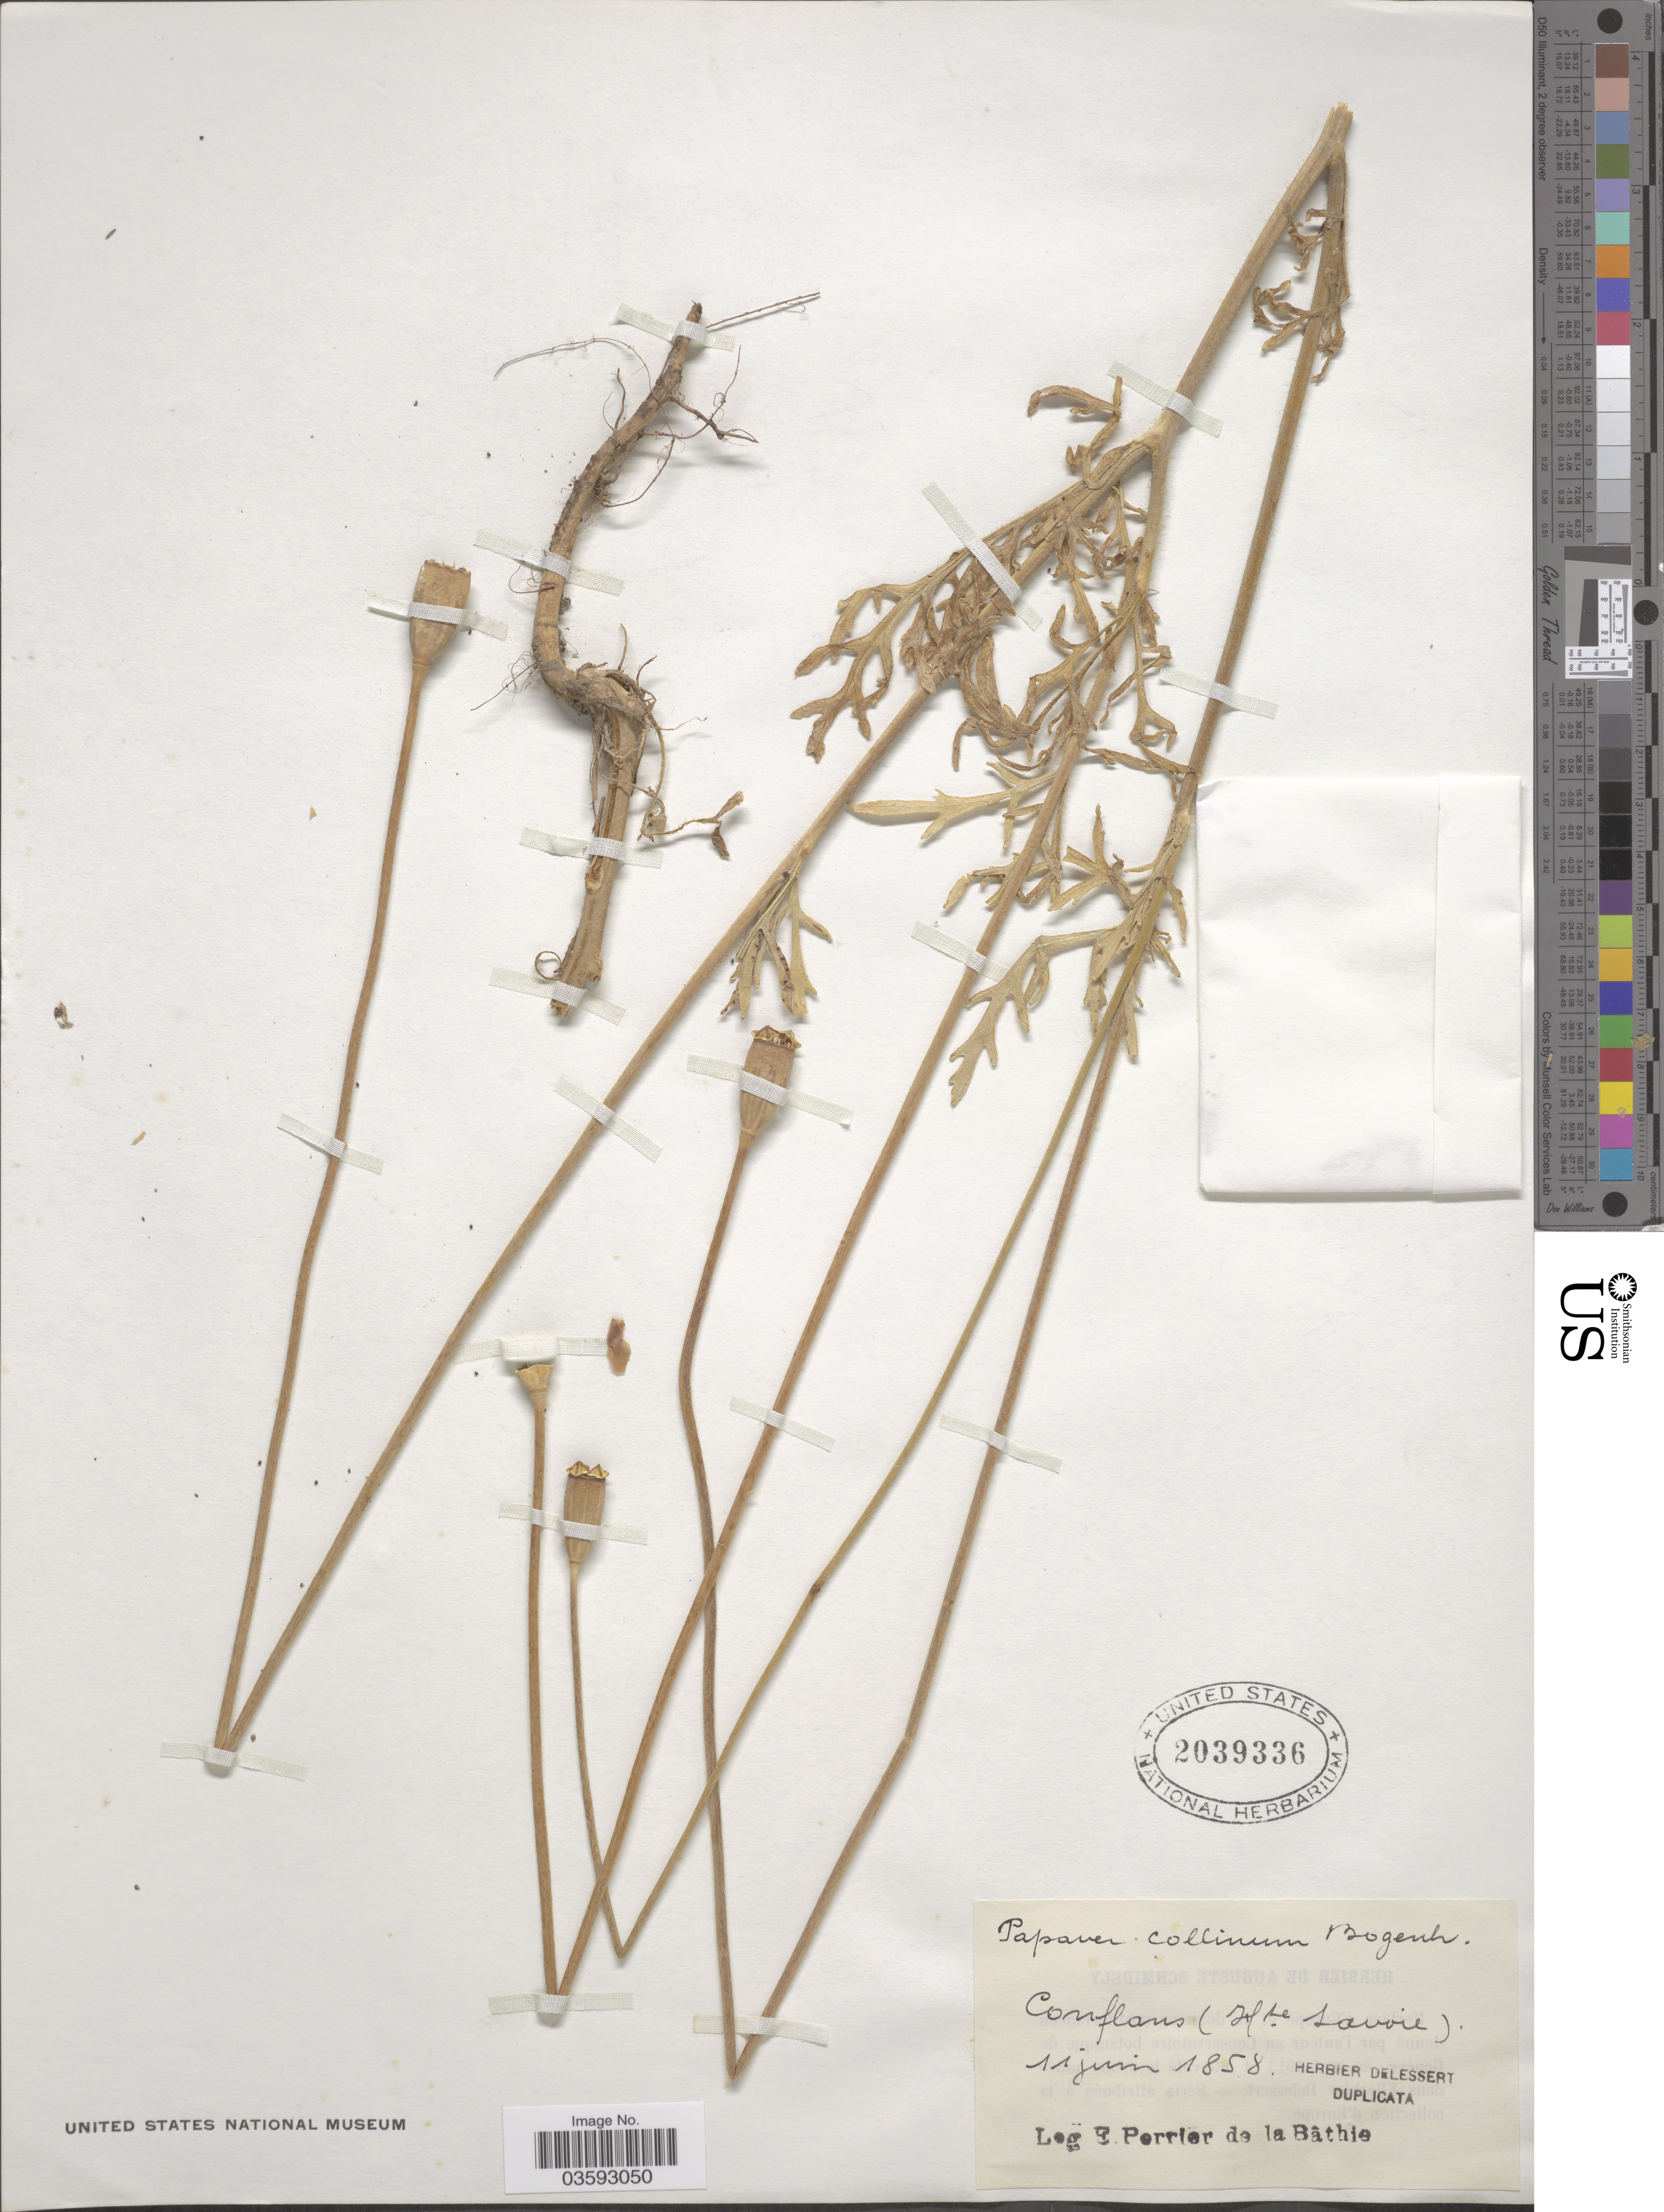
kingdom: Plantae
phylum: Tracheophyta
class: Magnoliopsida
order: Ranunculales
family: Papaveraceae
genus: Papaver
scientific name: Papaver collinum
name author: Bogenh. & Bisch.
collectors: E. Perrier de la Bâthie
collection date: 1858-06-11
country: France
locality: Conflans (Hte Savoie).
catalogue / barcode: US 2039336